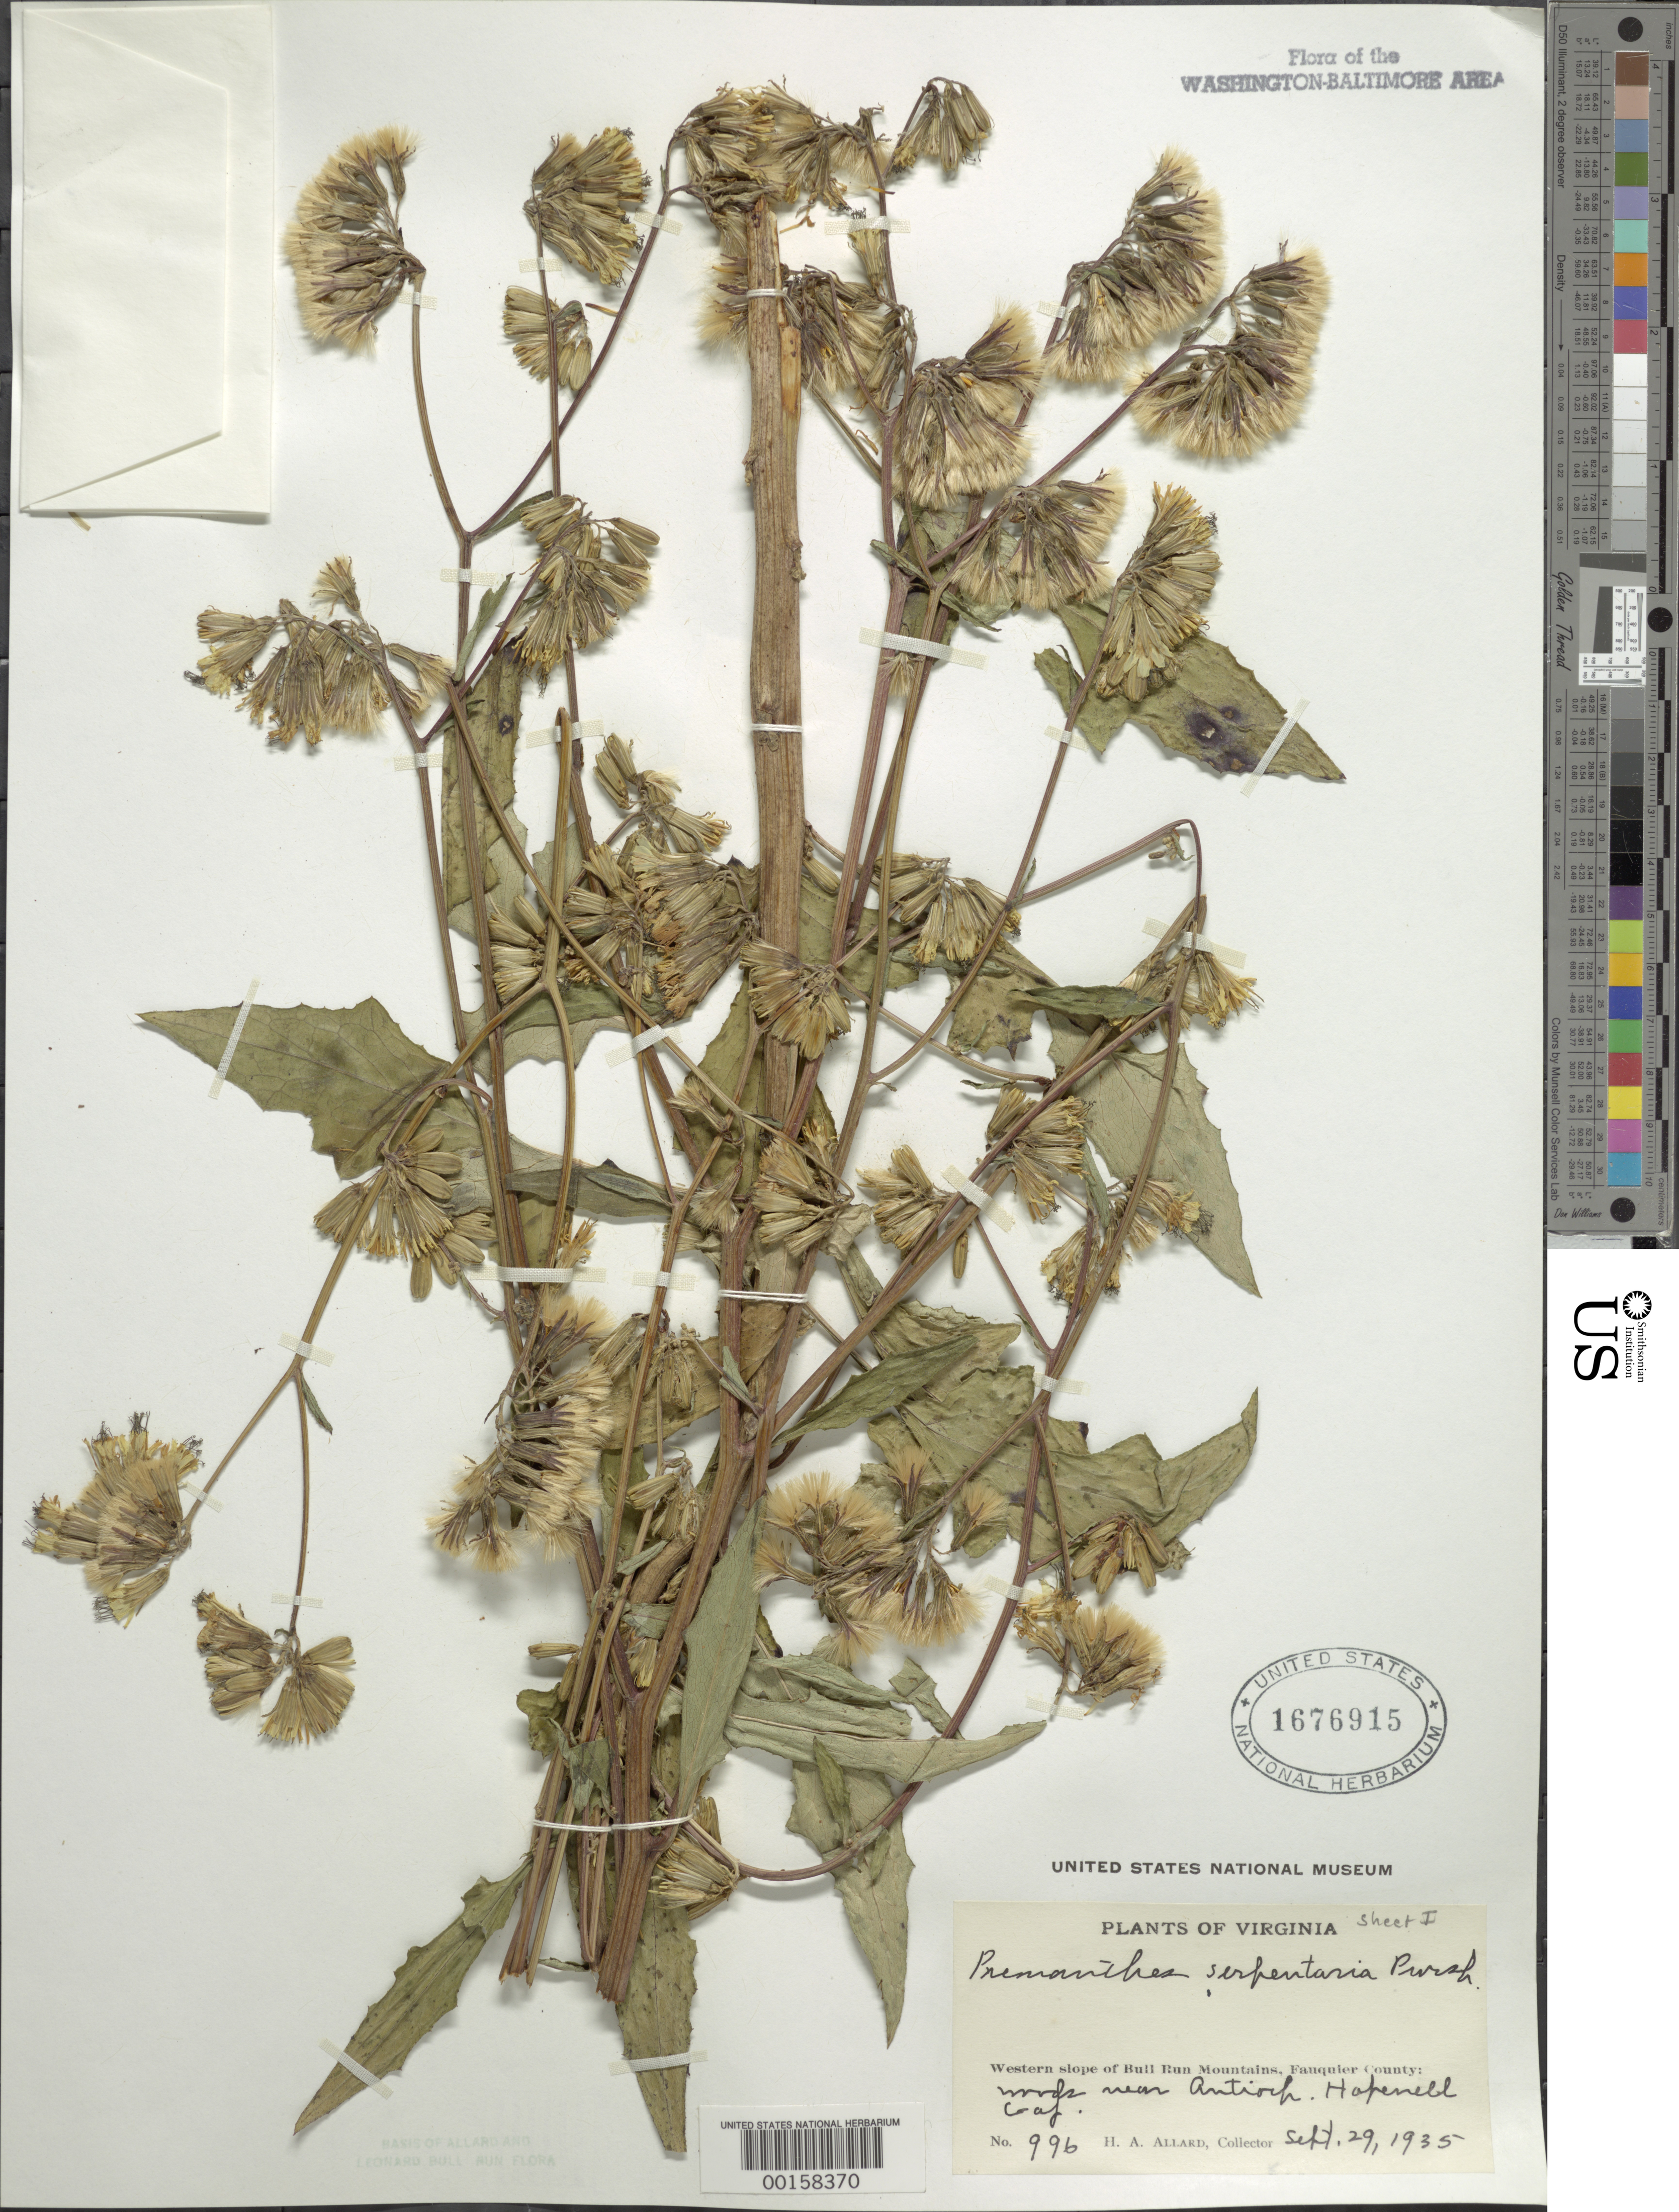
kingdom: Plantae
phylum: Tracheophyta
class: Magnoliopsida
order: Asterales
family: Asteraceae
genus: Nabalus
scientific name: Nabalus serpentarius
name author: (Pursh) Hook.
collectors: H. A. Allard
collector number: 996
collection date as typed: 29 Sep 1935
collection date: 1935-09-29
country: United States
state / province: Virginia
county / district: Fauquier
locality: Near Antioch and north of Hopewell Gap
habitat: Woods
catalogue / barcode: US 1676915